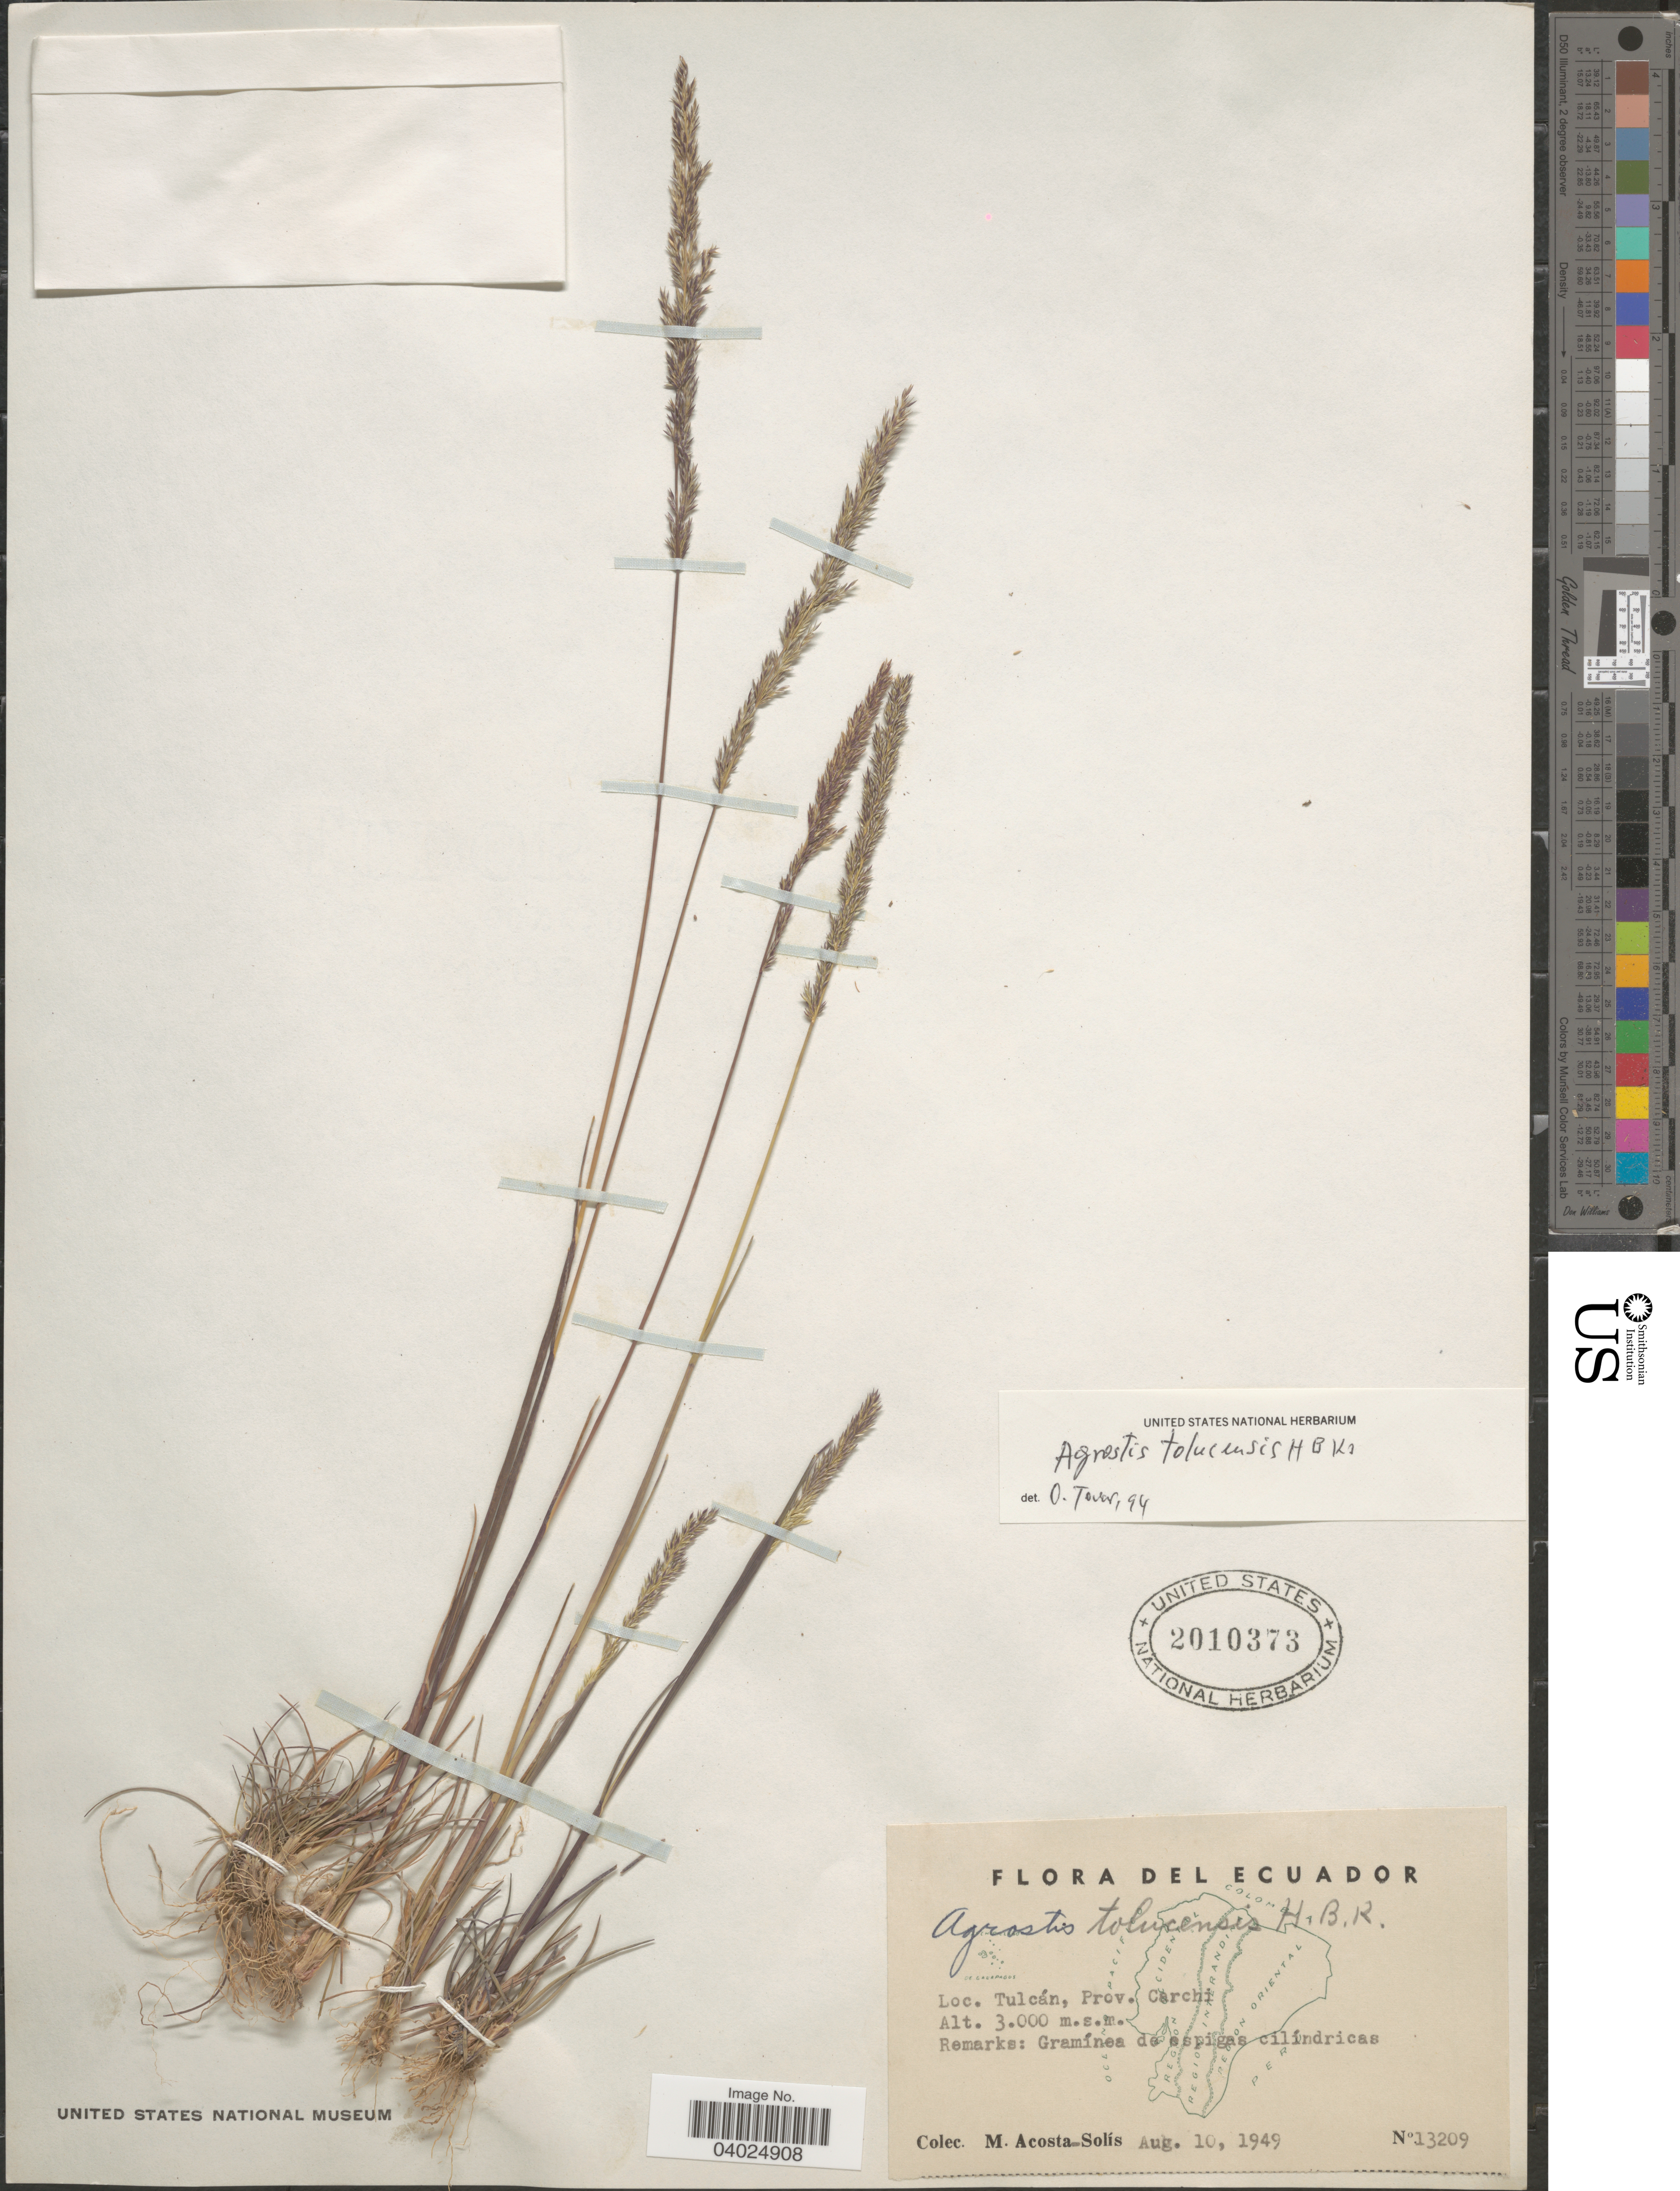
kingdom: Plantae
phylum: Tracheophyta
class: Liliopsida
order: Poales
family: Poaceae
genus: Agrostis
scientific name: Agrostis tolucensis Kunth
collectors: M. Acosta Solis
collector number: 13209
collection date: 1949-08-10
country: Ecuador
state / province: Carchi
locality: Tulcán.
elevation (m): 3000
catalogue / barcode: US 2010373